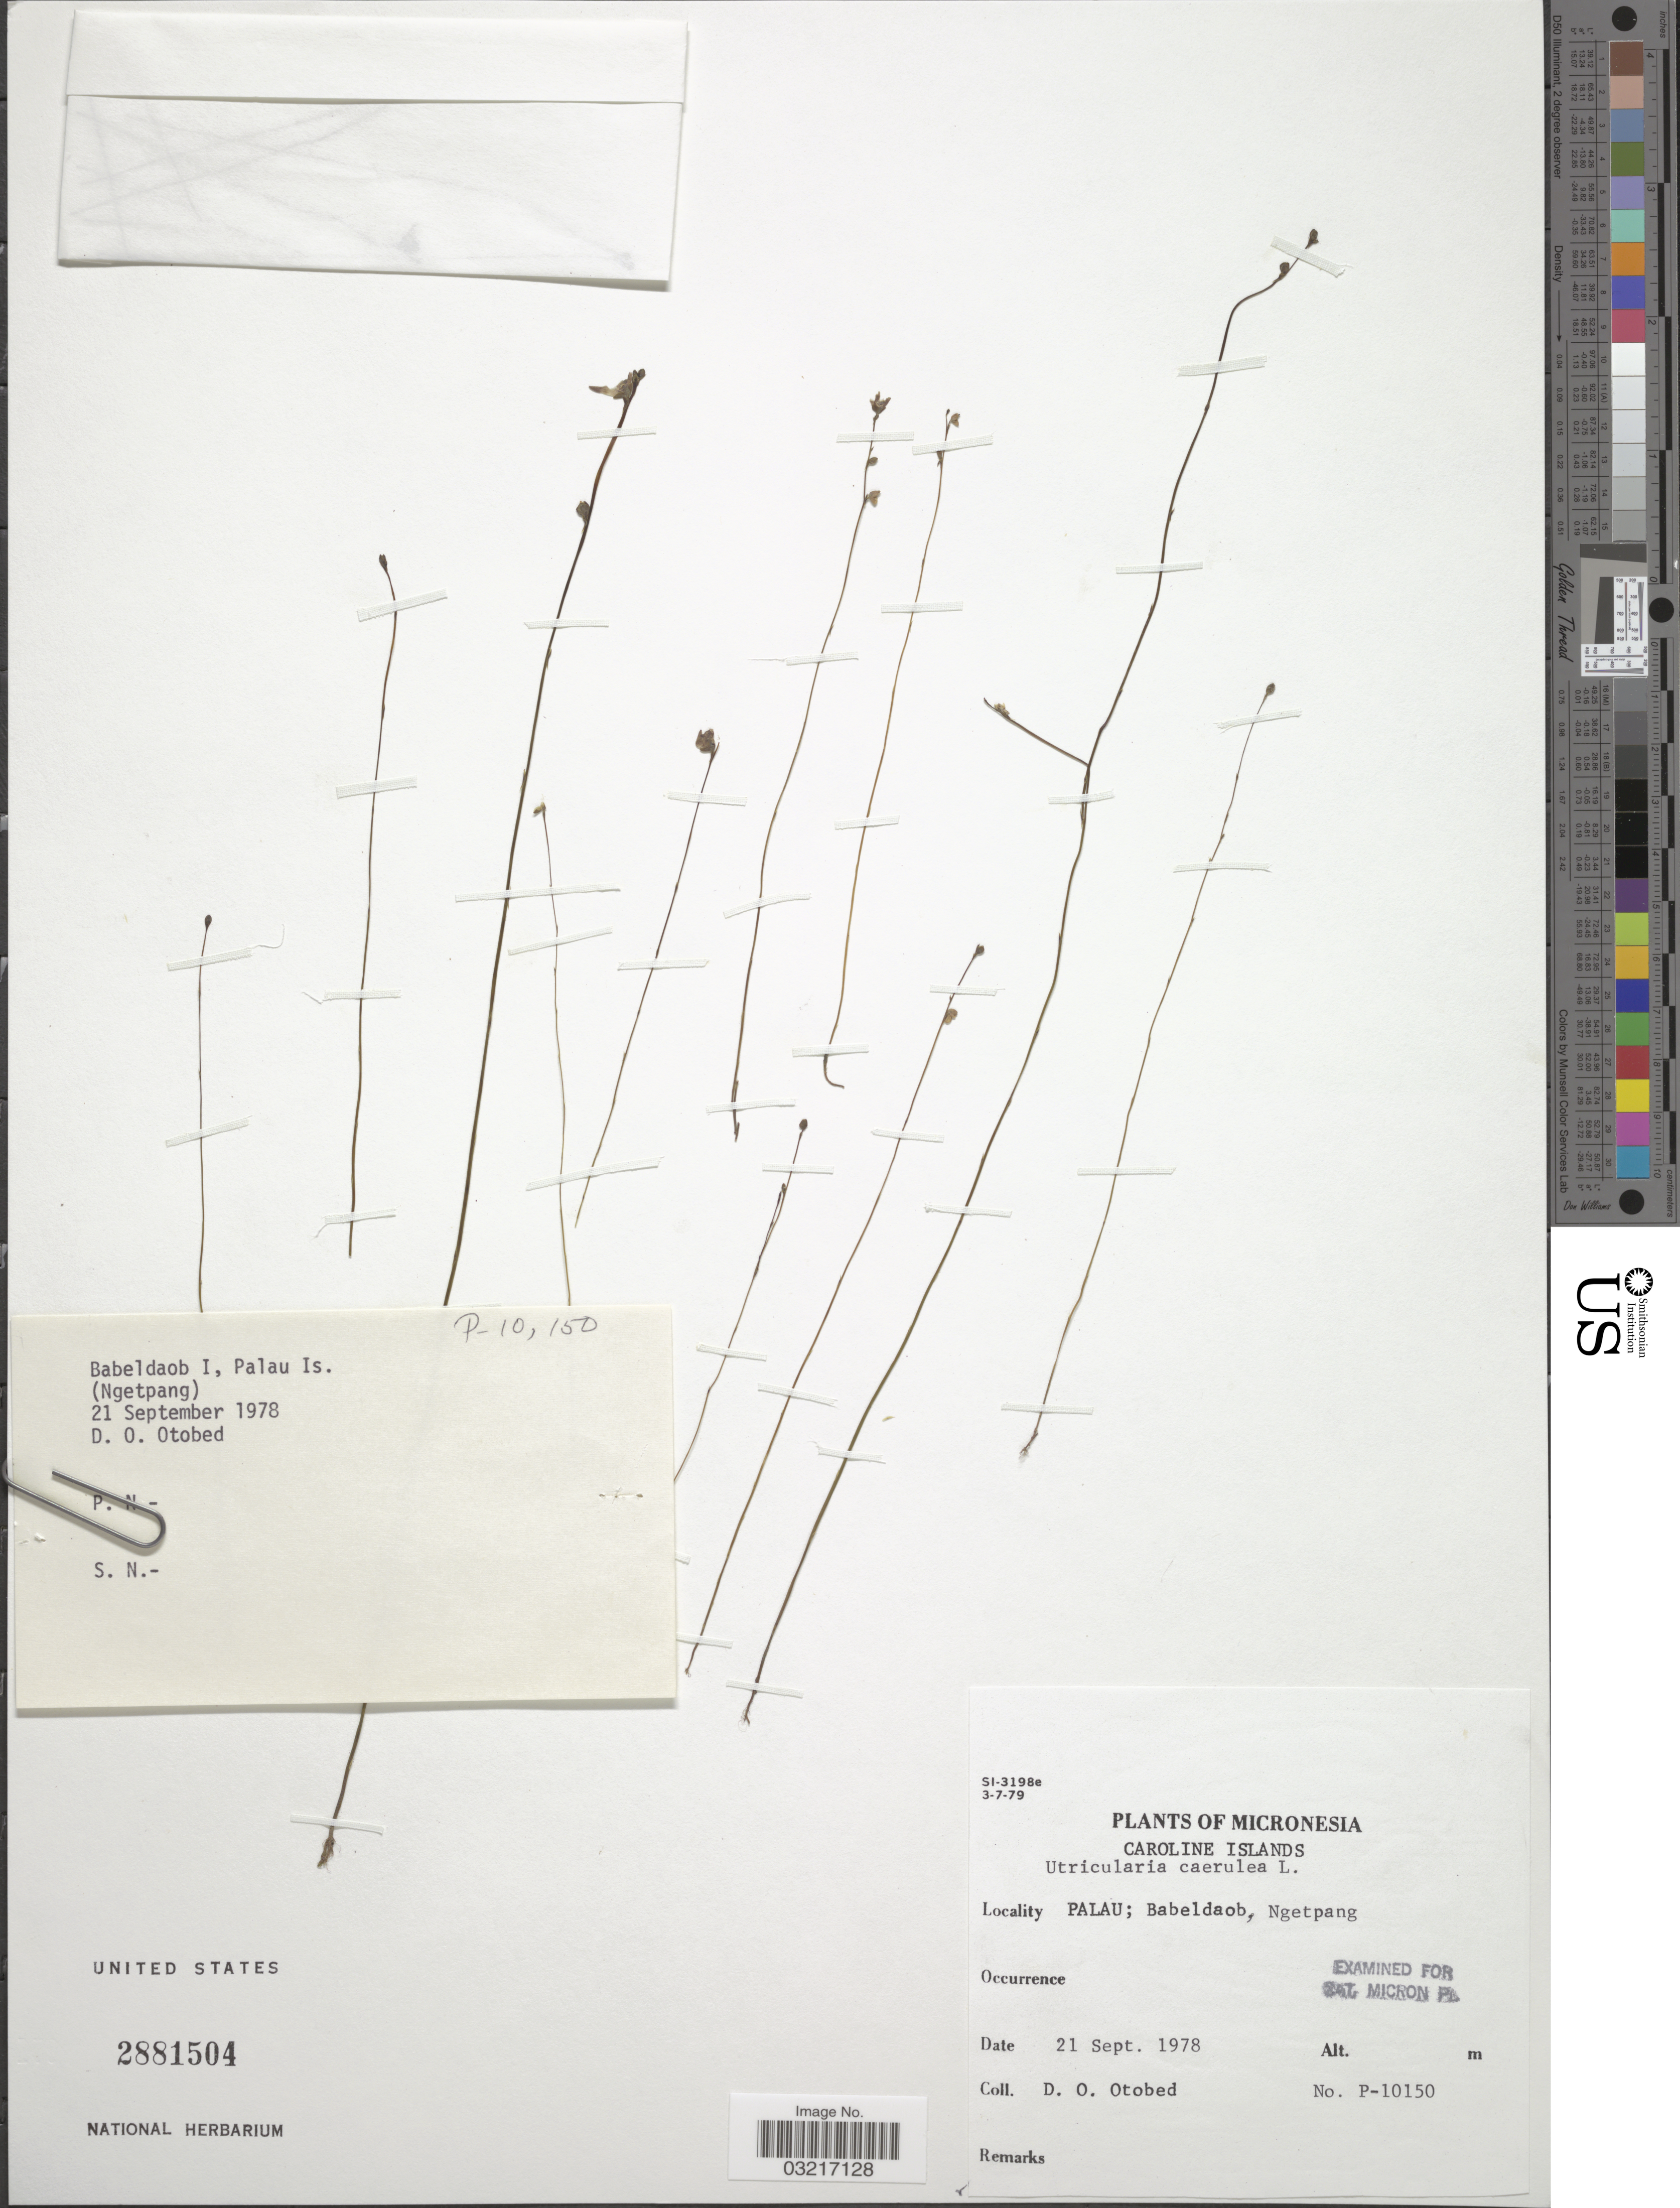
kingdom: Plantae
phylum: Tracheophyta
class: Magnoliopsida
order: Lamiales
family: Lentibulariaceae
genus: Utricularia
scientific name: Utricularia caerulea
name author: L.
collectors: D. O. Otobed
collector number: P-10150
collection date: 1978-09-21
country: Palau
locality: Micronesia. Caroline Islands. Palau; Babeldaob, Ngetpang.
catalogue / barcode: US 2881504